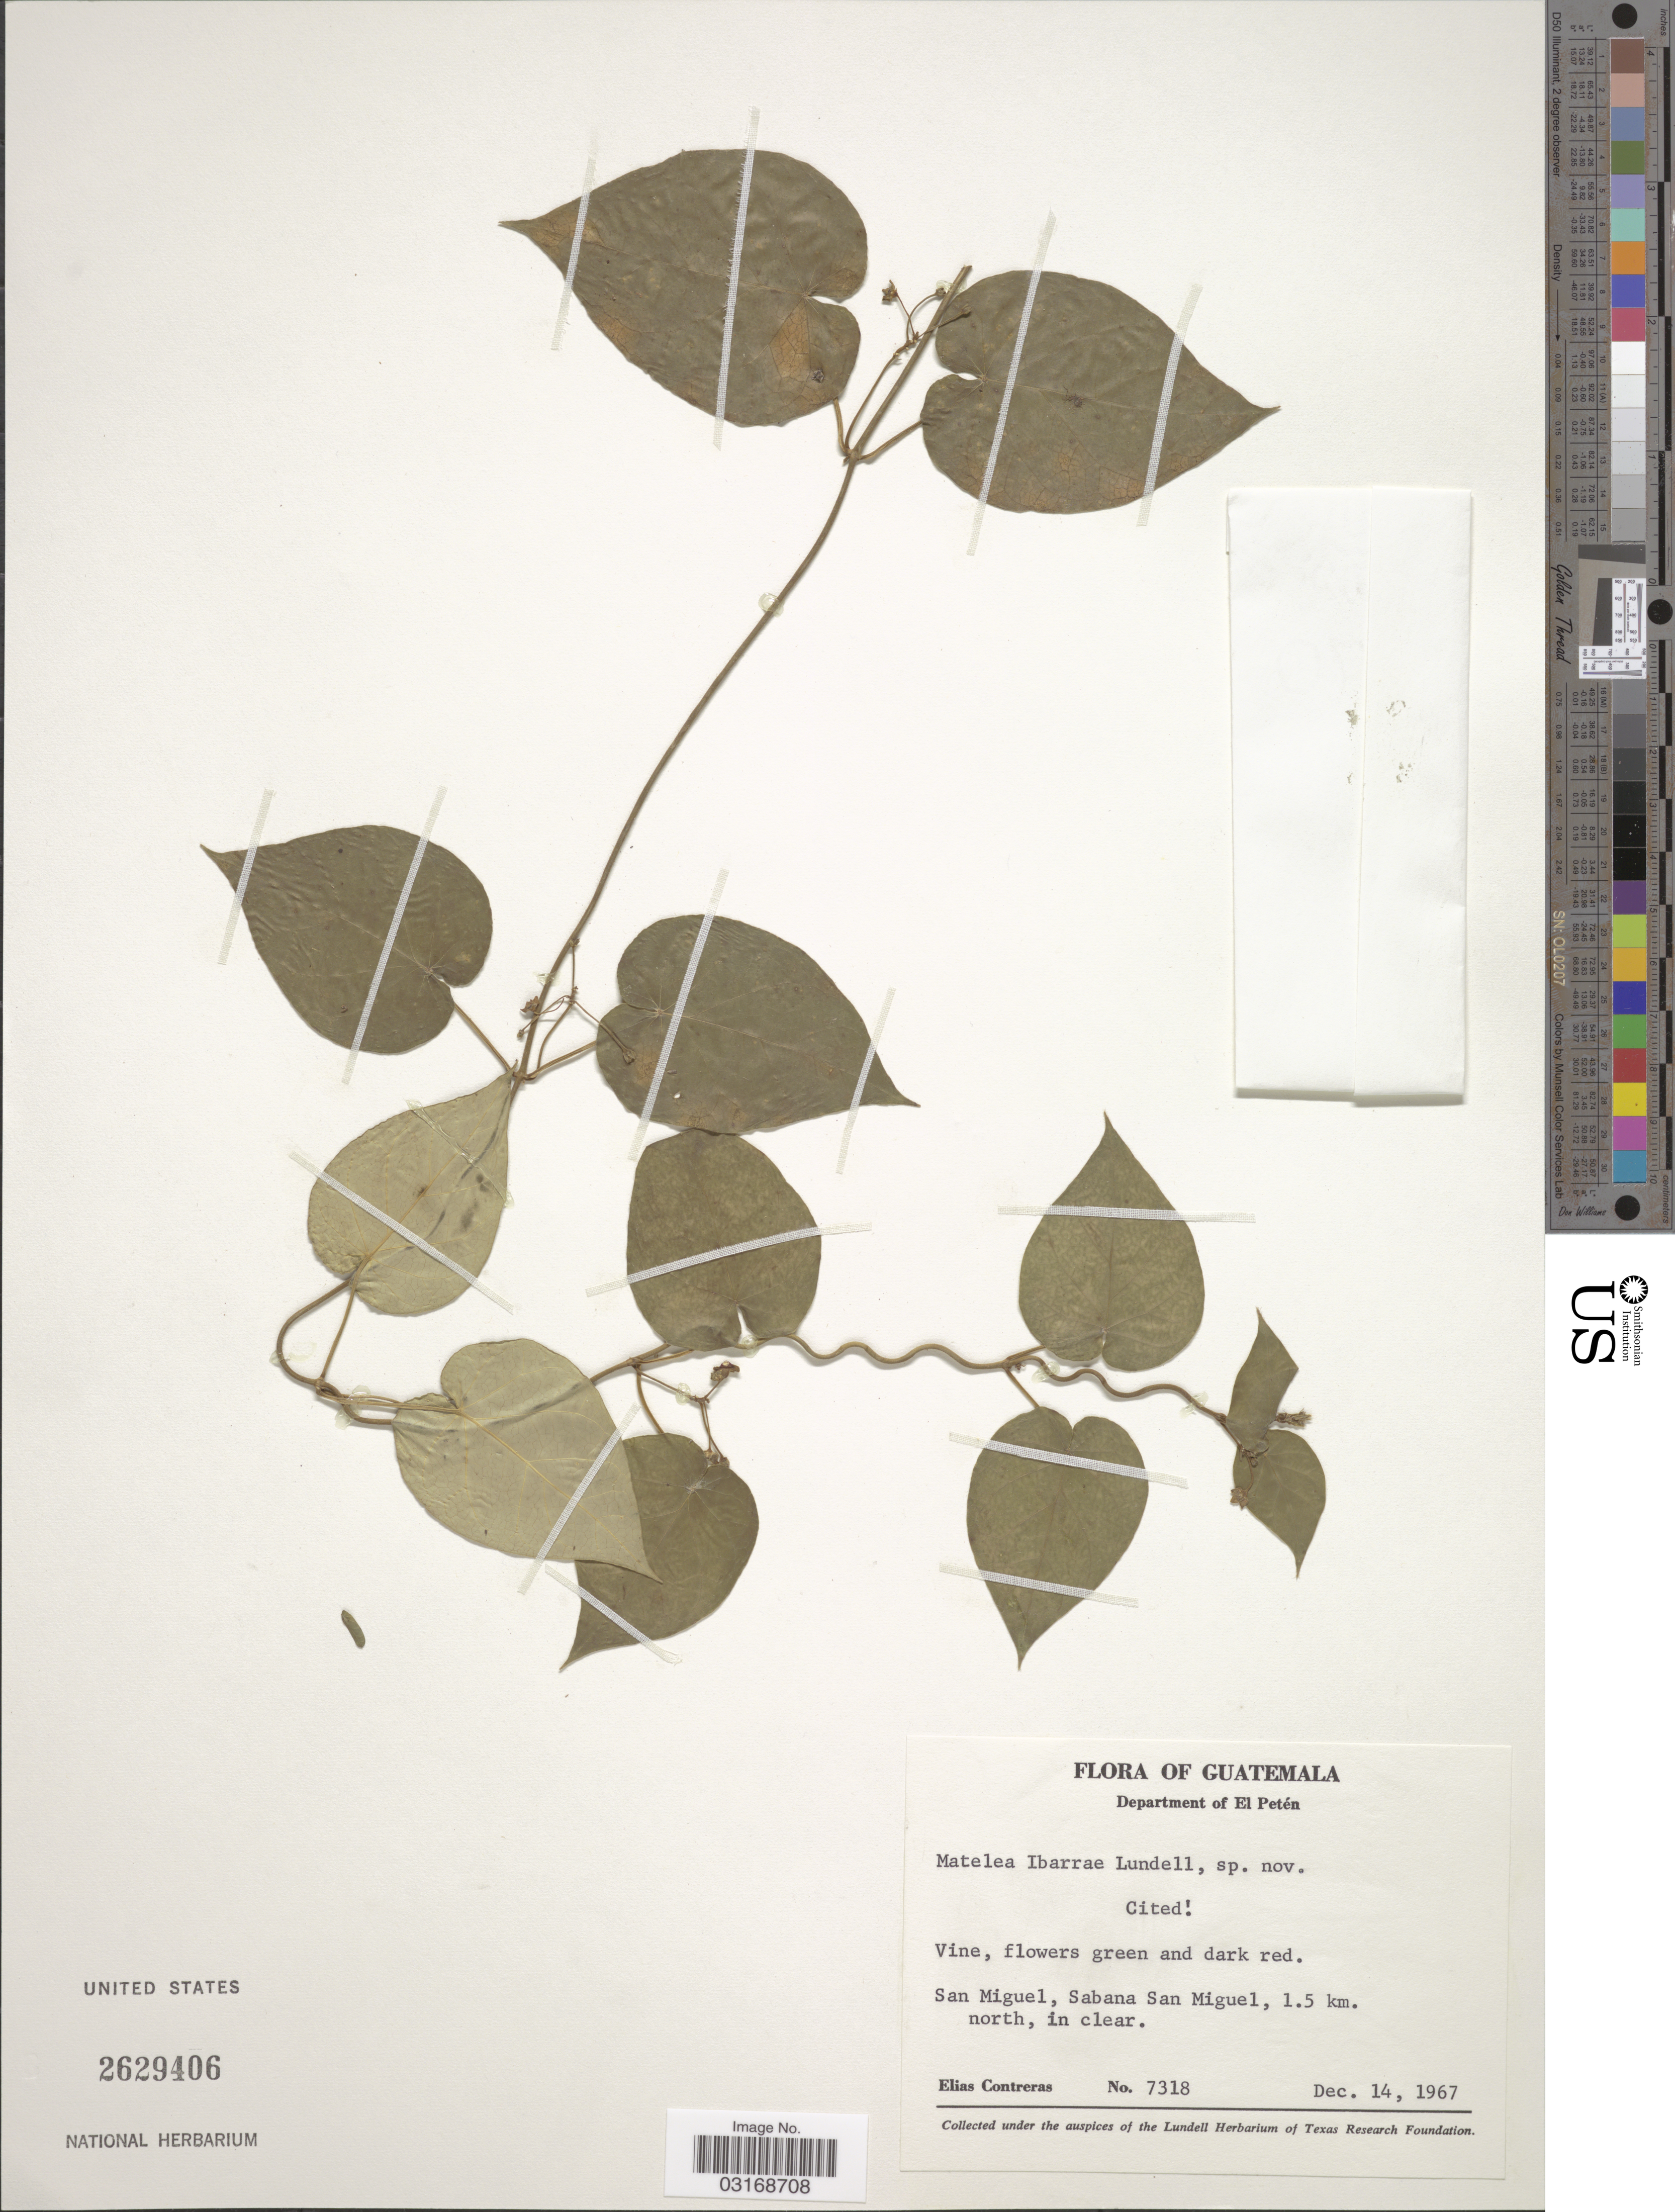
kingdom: Plantae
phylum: Tracheophyta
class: Magnoliopsida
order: Gentianales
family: Apocynaceae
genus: Matelea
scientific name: Matelea ibarrae Lundell sp. nov. ined.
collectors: E. Contreras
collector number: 7318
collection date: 1967-12-14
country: Guatemala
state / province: El Petén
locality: Department of El Petén. San Miguel, Sabana San Miguel, 1.5 km. north, in clear.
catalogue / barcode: US 2629406